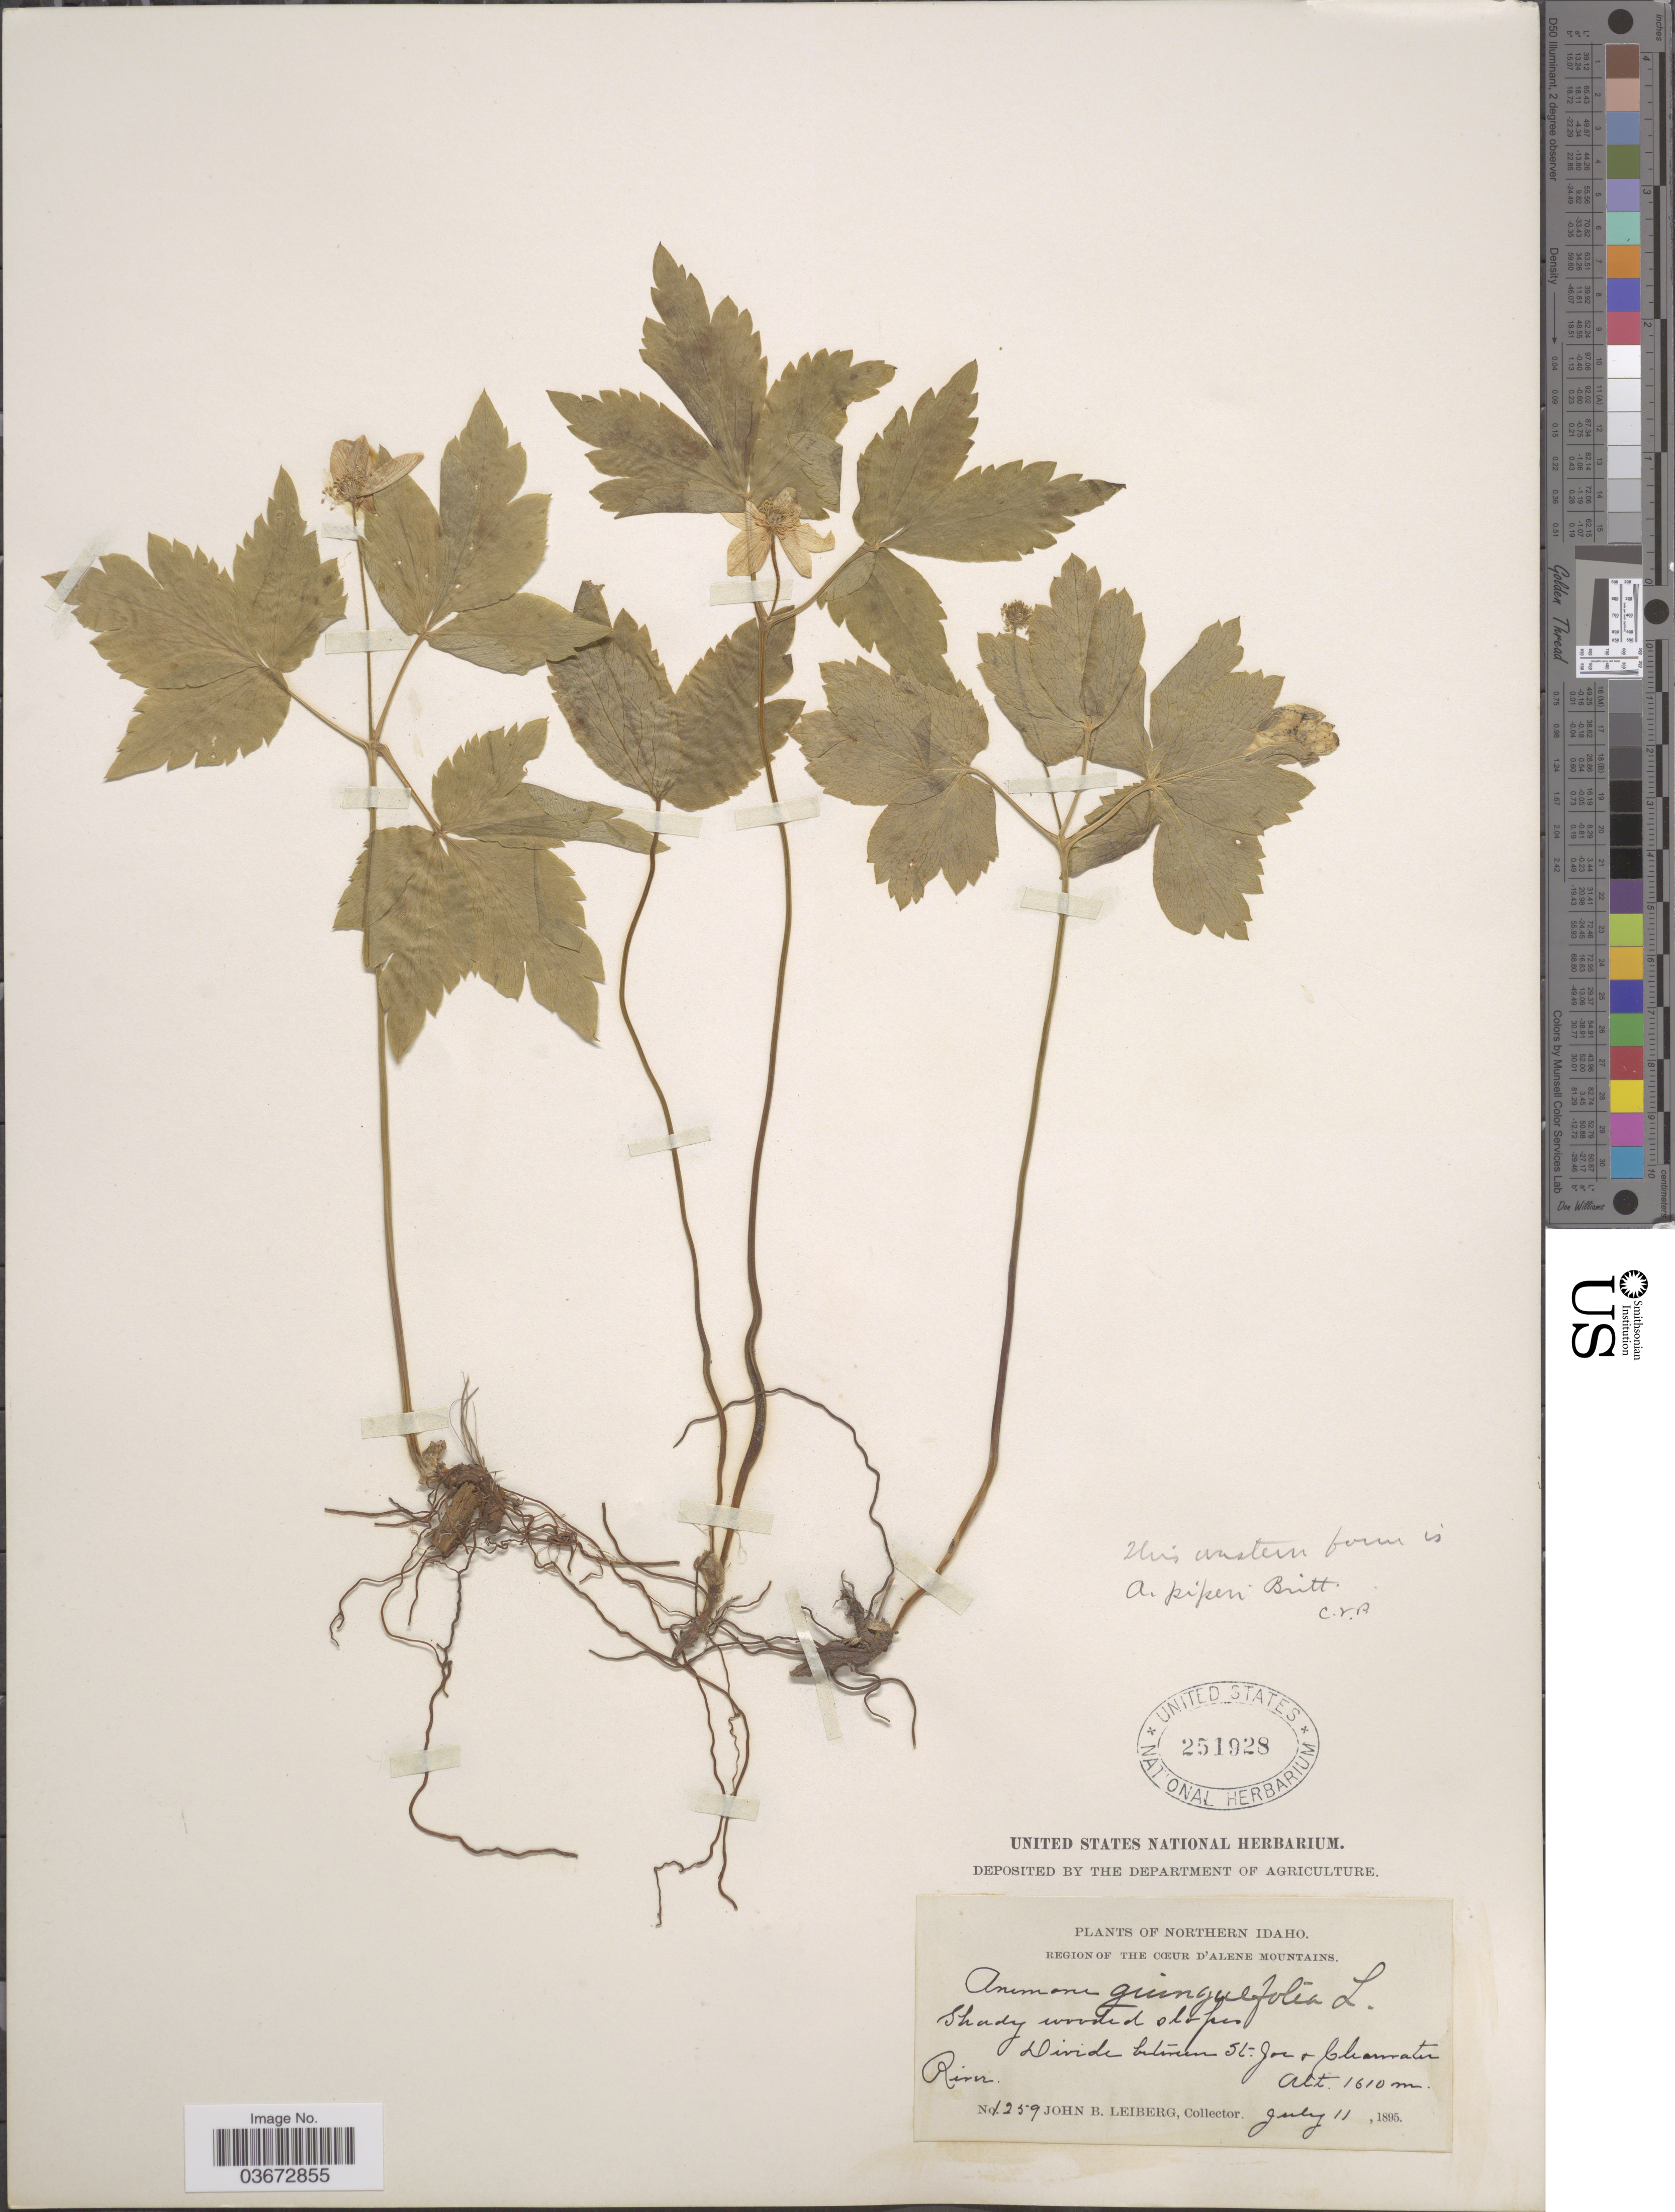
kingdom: Plantae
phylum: Tracheophyta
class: Magnoliopsida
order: Ranunculales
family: Ranunculaceae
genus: Anemone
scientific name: Anemone quinquefolia var. oregana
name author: (A. Gray) B.L. Rob.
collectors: J. B. Leiberg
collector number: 1259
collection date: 1895-07-11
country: United States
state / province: Idaho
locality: Northern Idaho. Region of the Cæur D'Alene Mountains. Divide between St. Joe + Clearwater River.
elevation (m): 1610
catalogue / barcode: US 251928